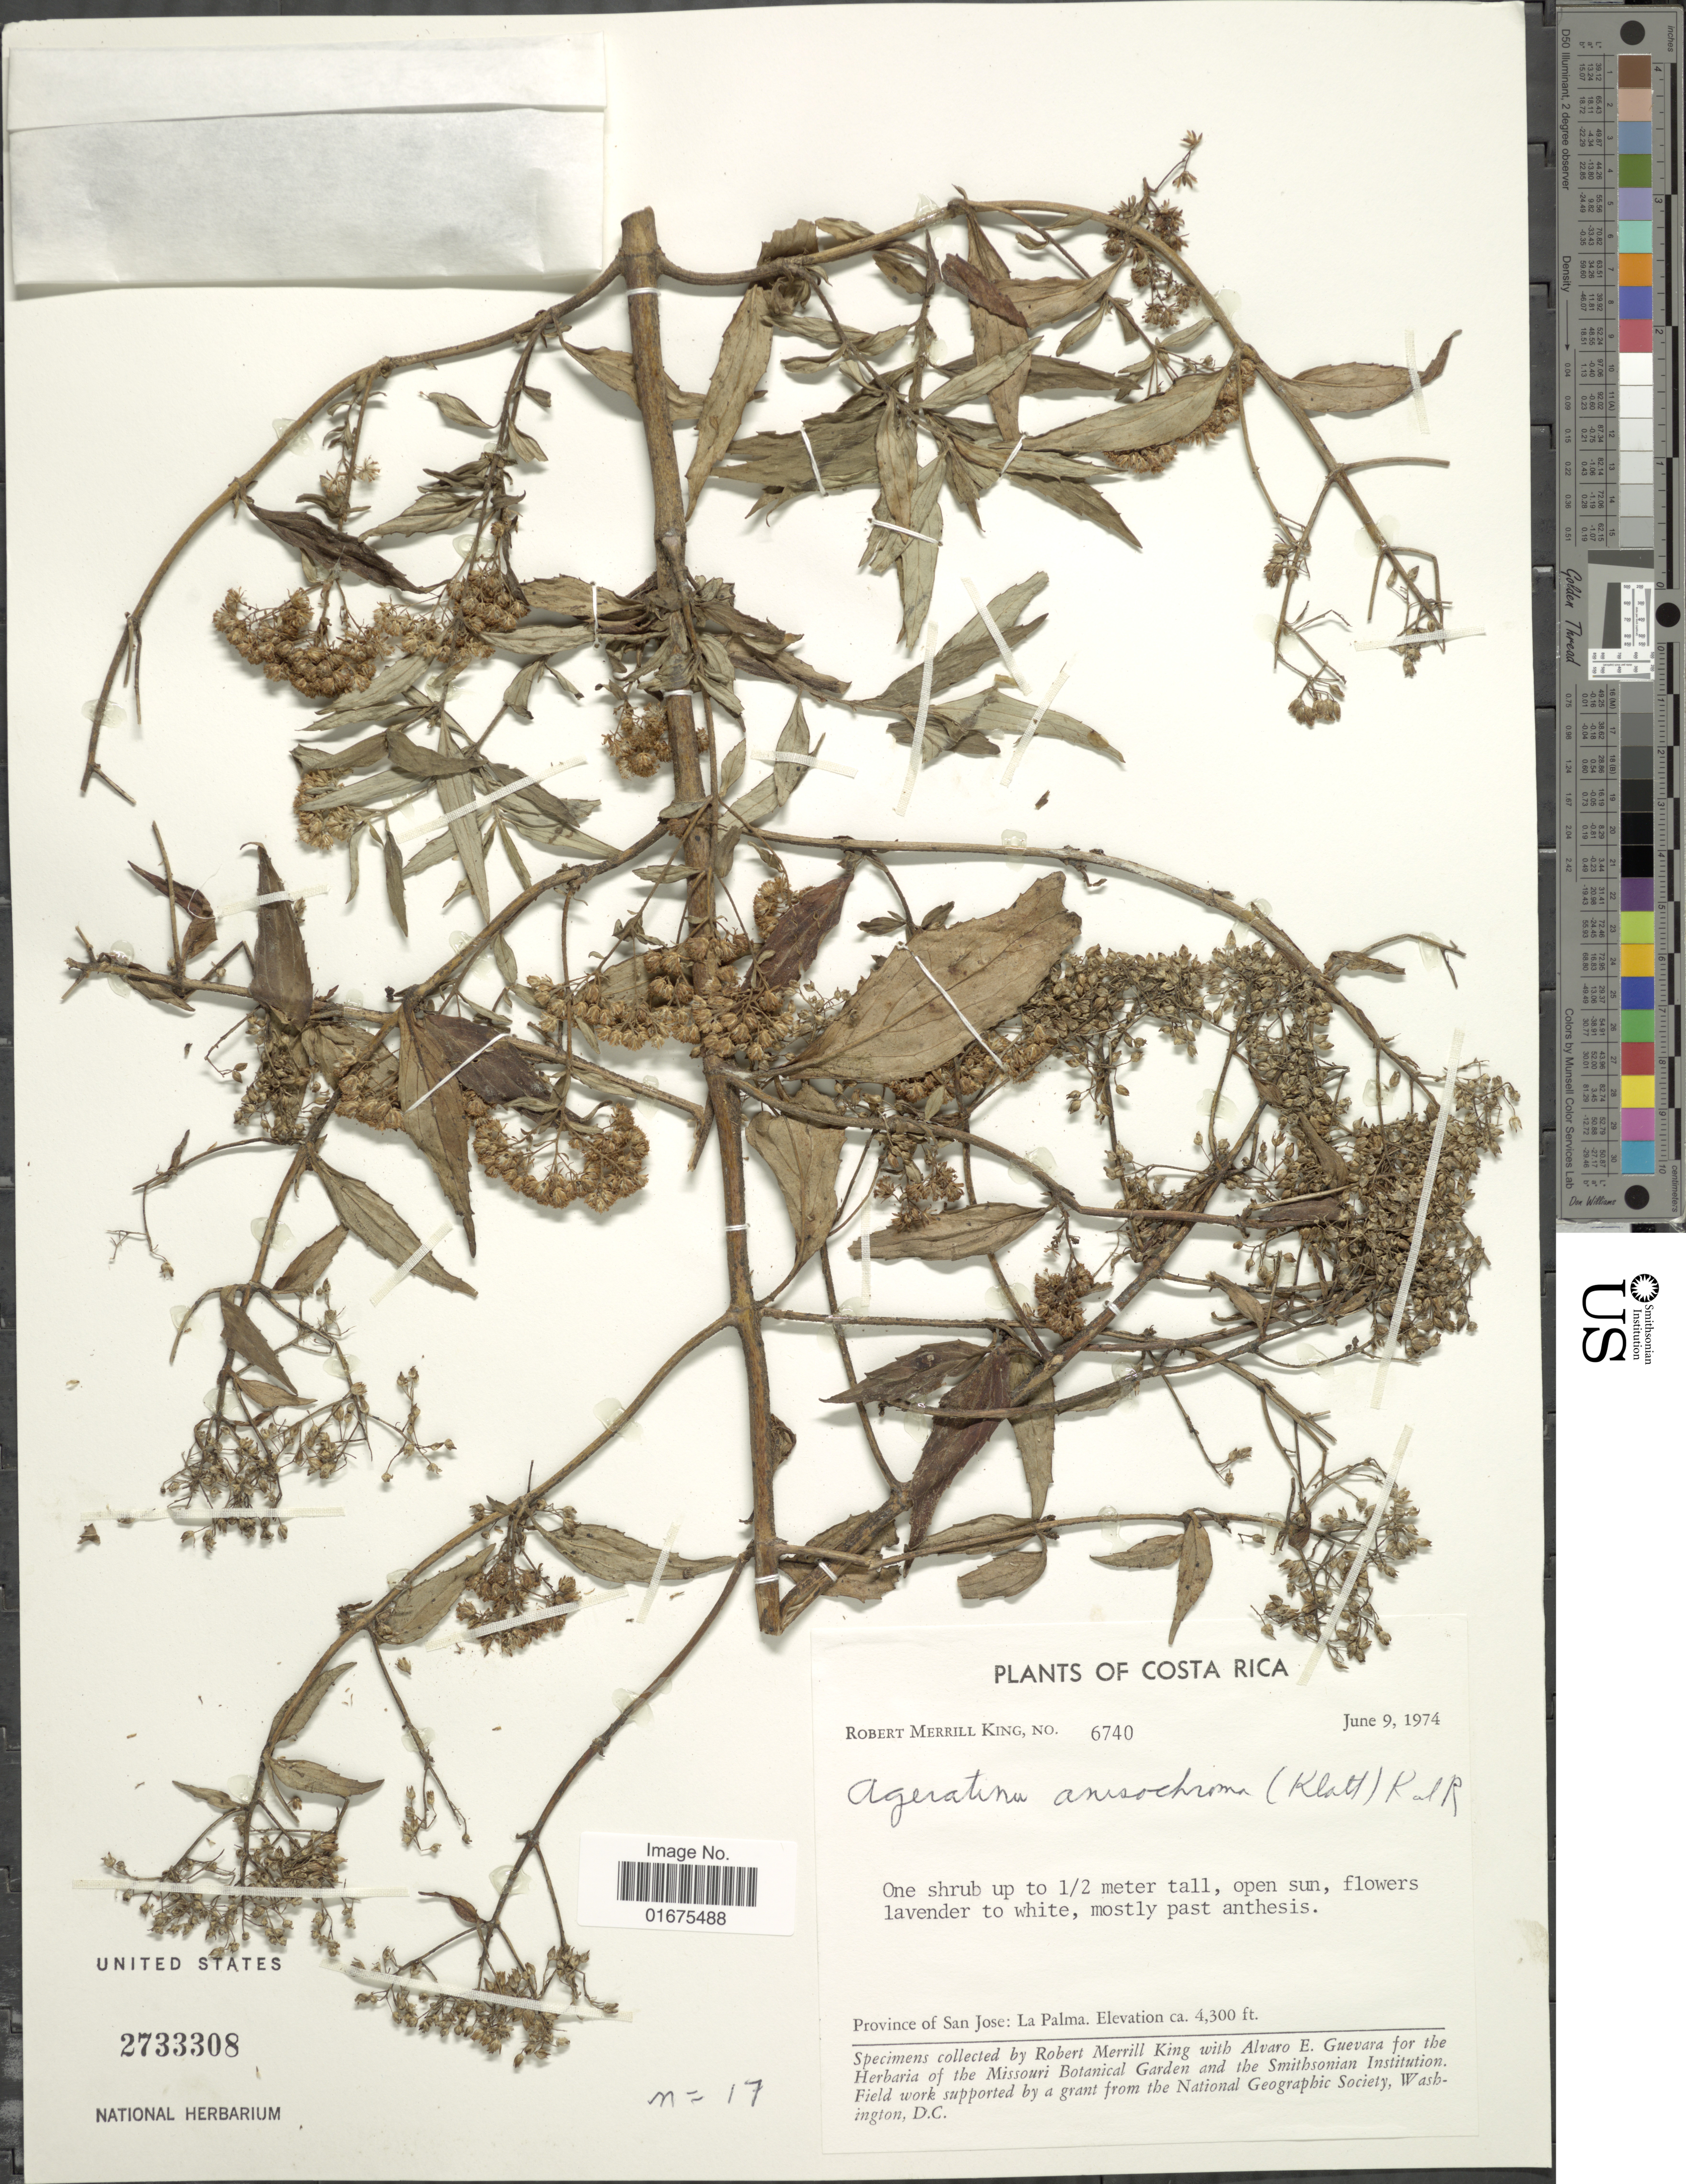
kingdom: Plantae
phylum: Tracheophyta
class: Magnoliopsida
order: Asterales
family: Asteraceae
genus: Ageratina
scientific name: Ageratina anisochroma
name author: (Klatt) R.M. King & H. Rob.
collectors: R. M. King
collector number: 6740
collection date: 1974-06-09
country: Costa Rica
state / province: San José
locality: La Palma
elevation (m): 1311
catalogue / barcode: US 2733308